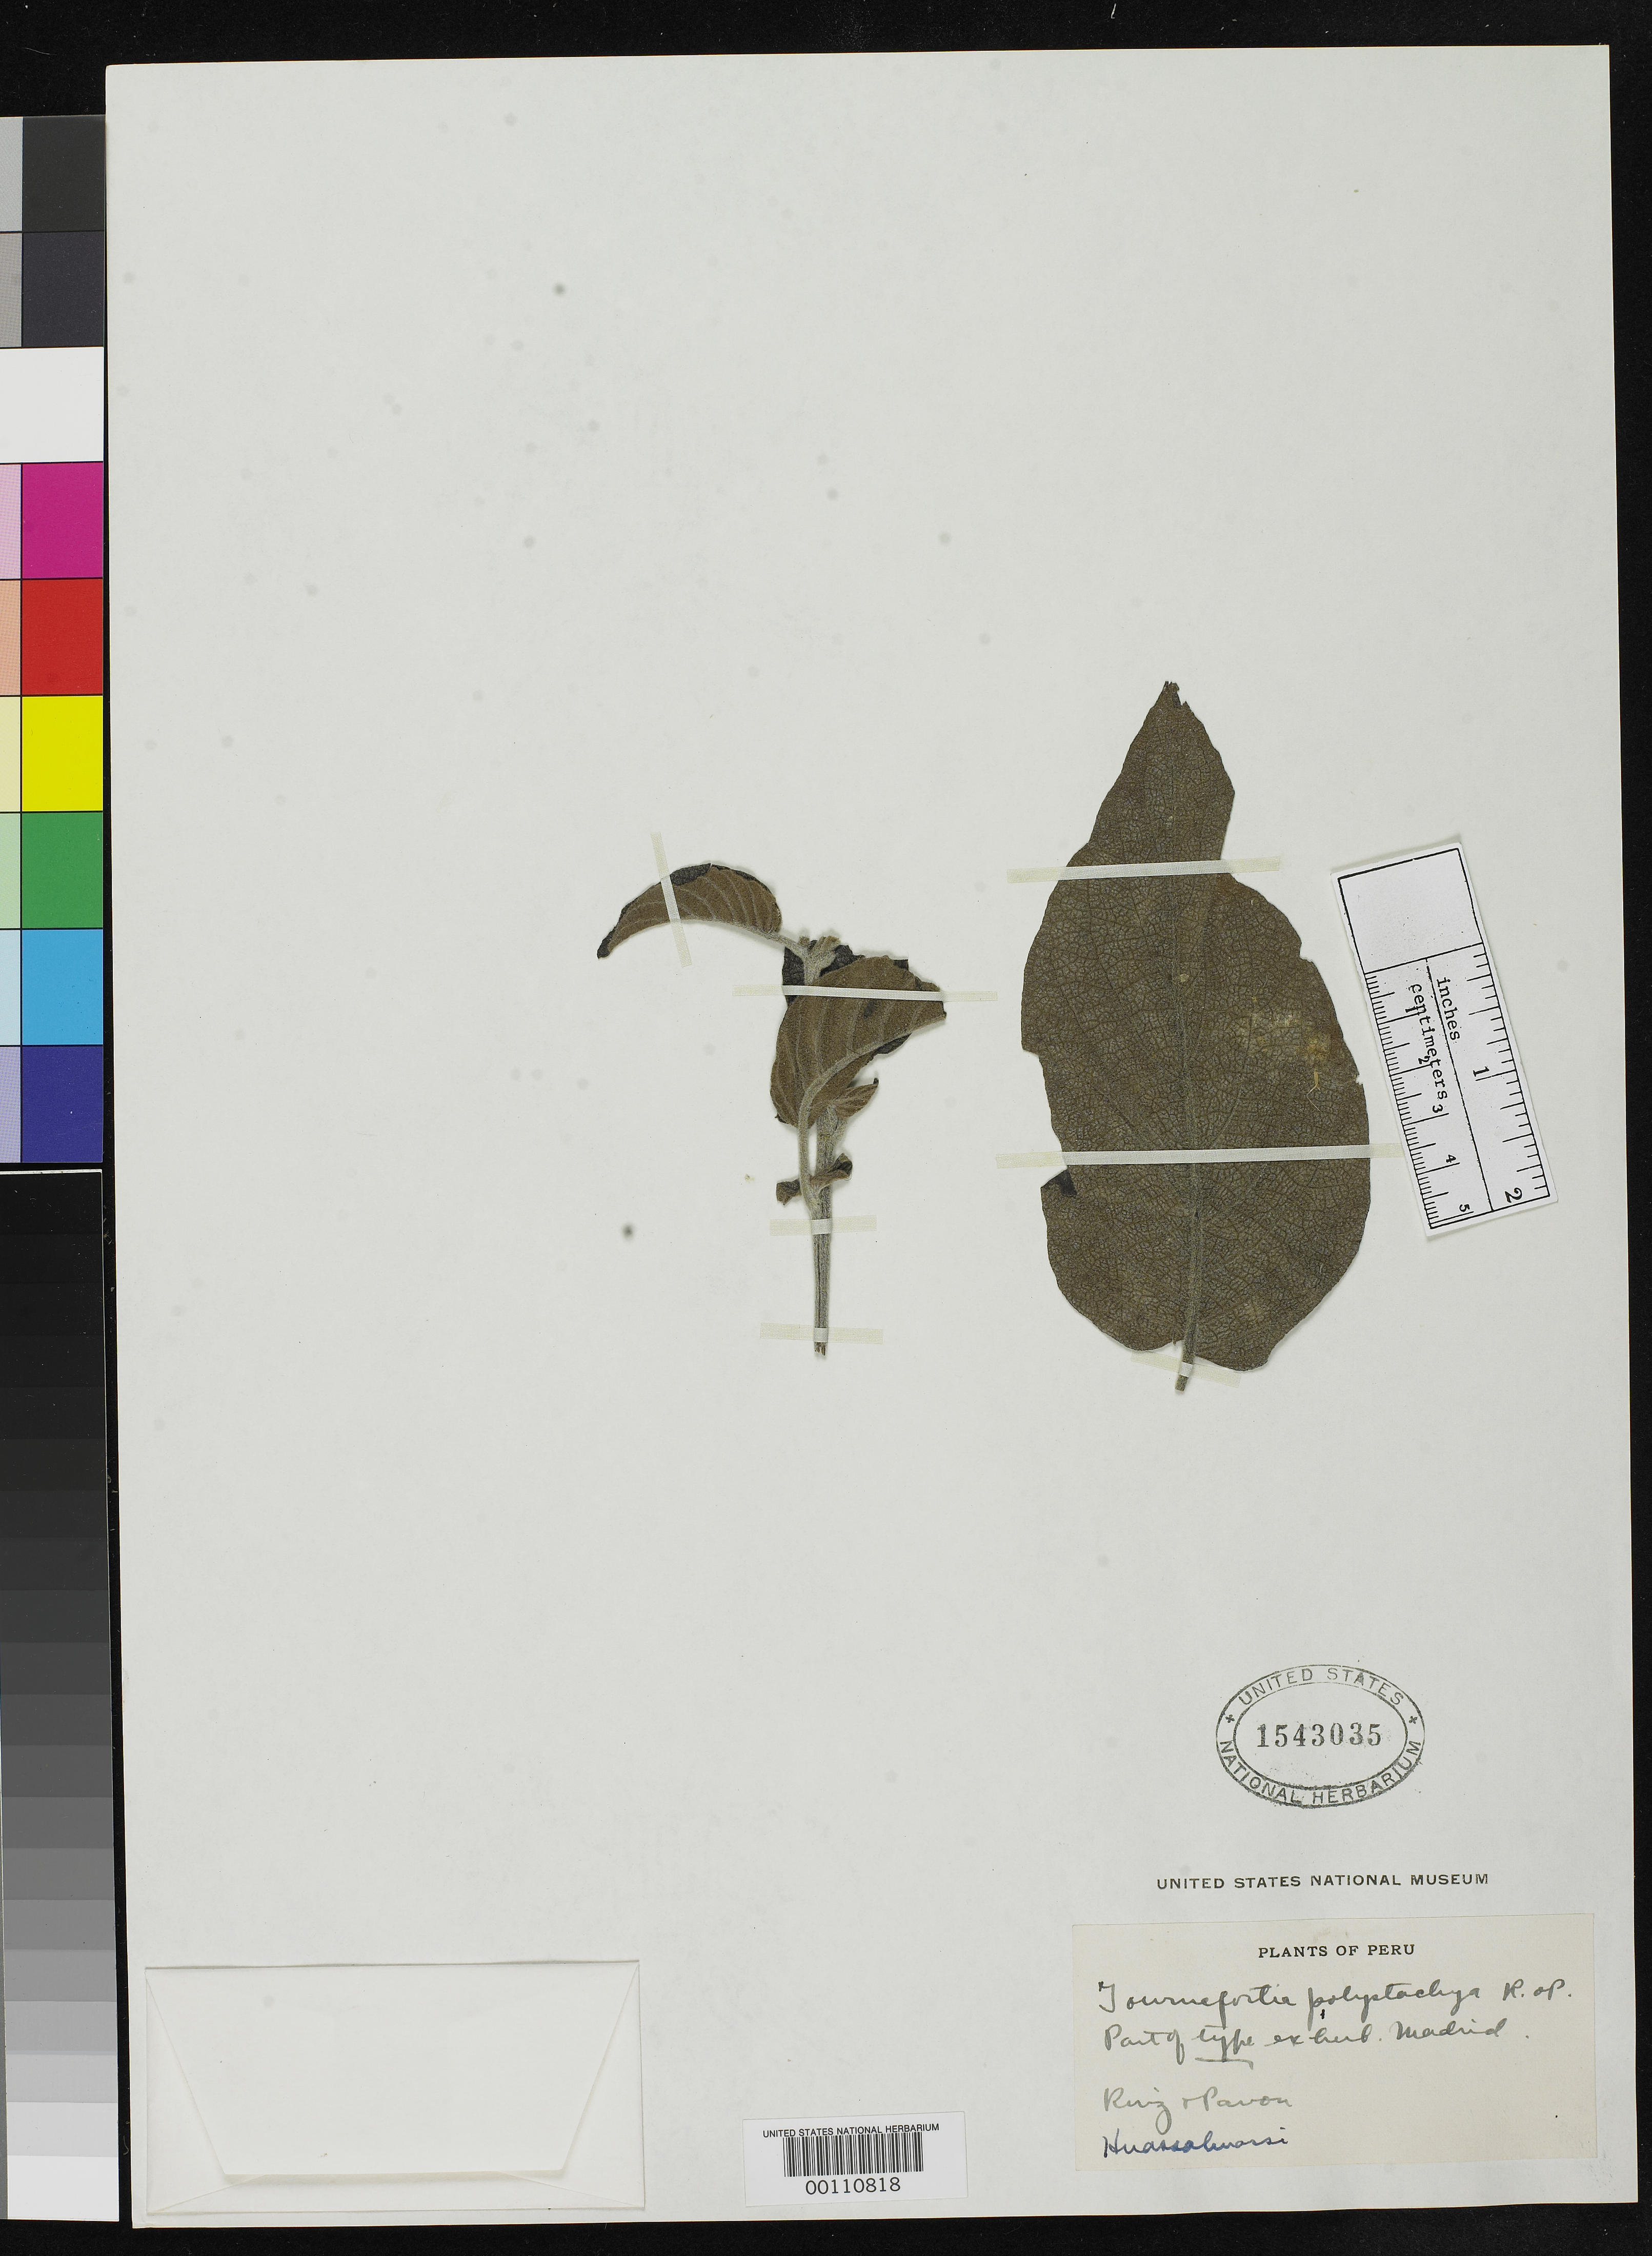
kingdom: Plantae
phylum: Tracheophyta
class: Magnoliopsida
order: Boraginales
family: Heliotropiaceae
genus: Tournefortia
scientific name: Tournefortia polystachya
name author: Ruiz & Pav.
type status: Type Fragment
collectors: H. Ruiz López & J. A. Pavón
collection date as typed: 07 Oct 1779 to 13 Jan 1780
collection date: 1779-10-07/1780-01-13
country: Peru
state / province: Junín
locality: Huassahuassi.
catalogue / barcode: US 1543035